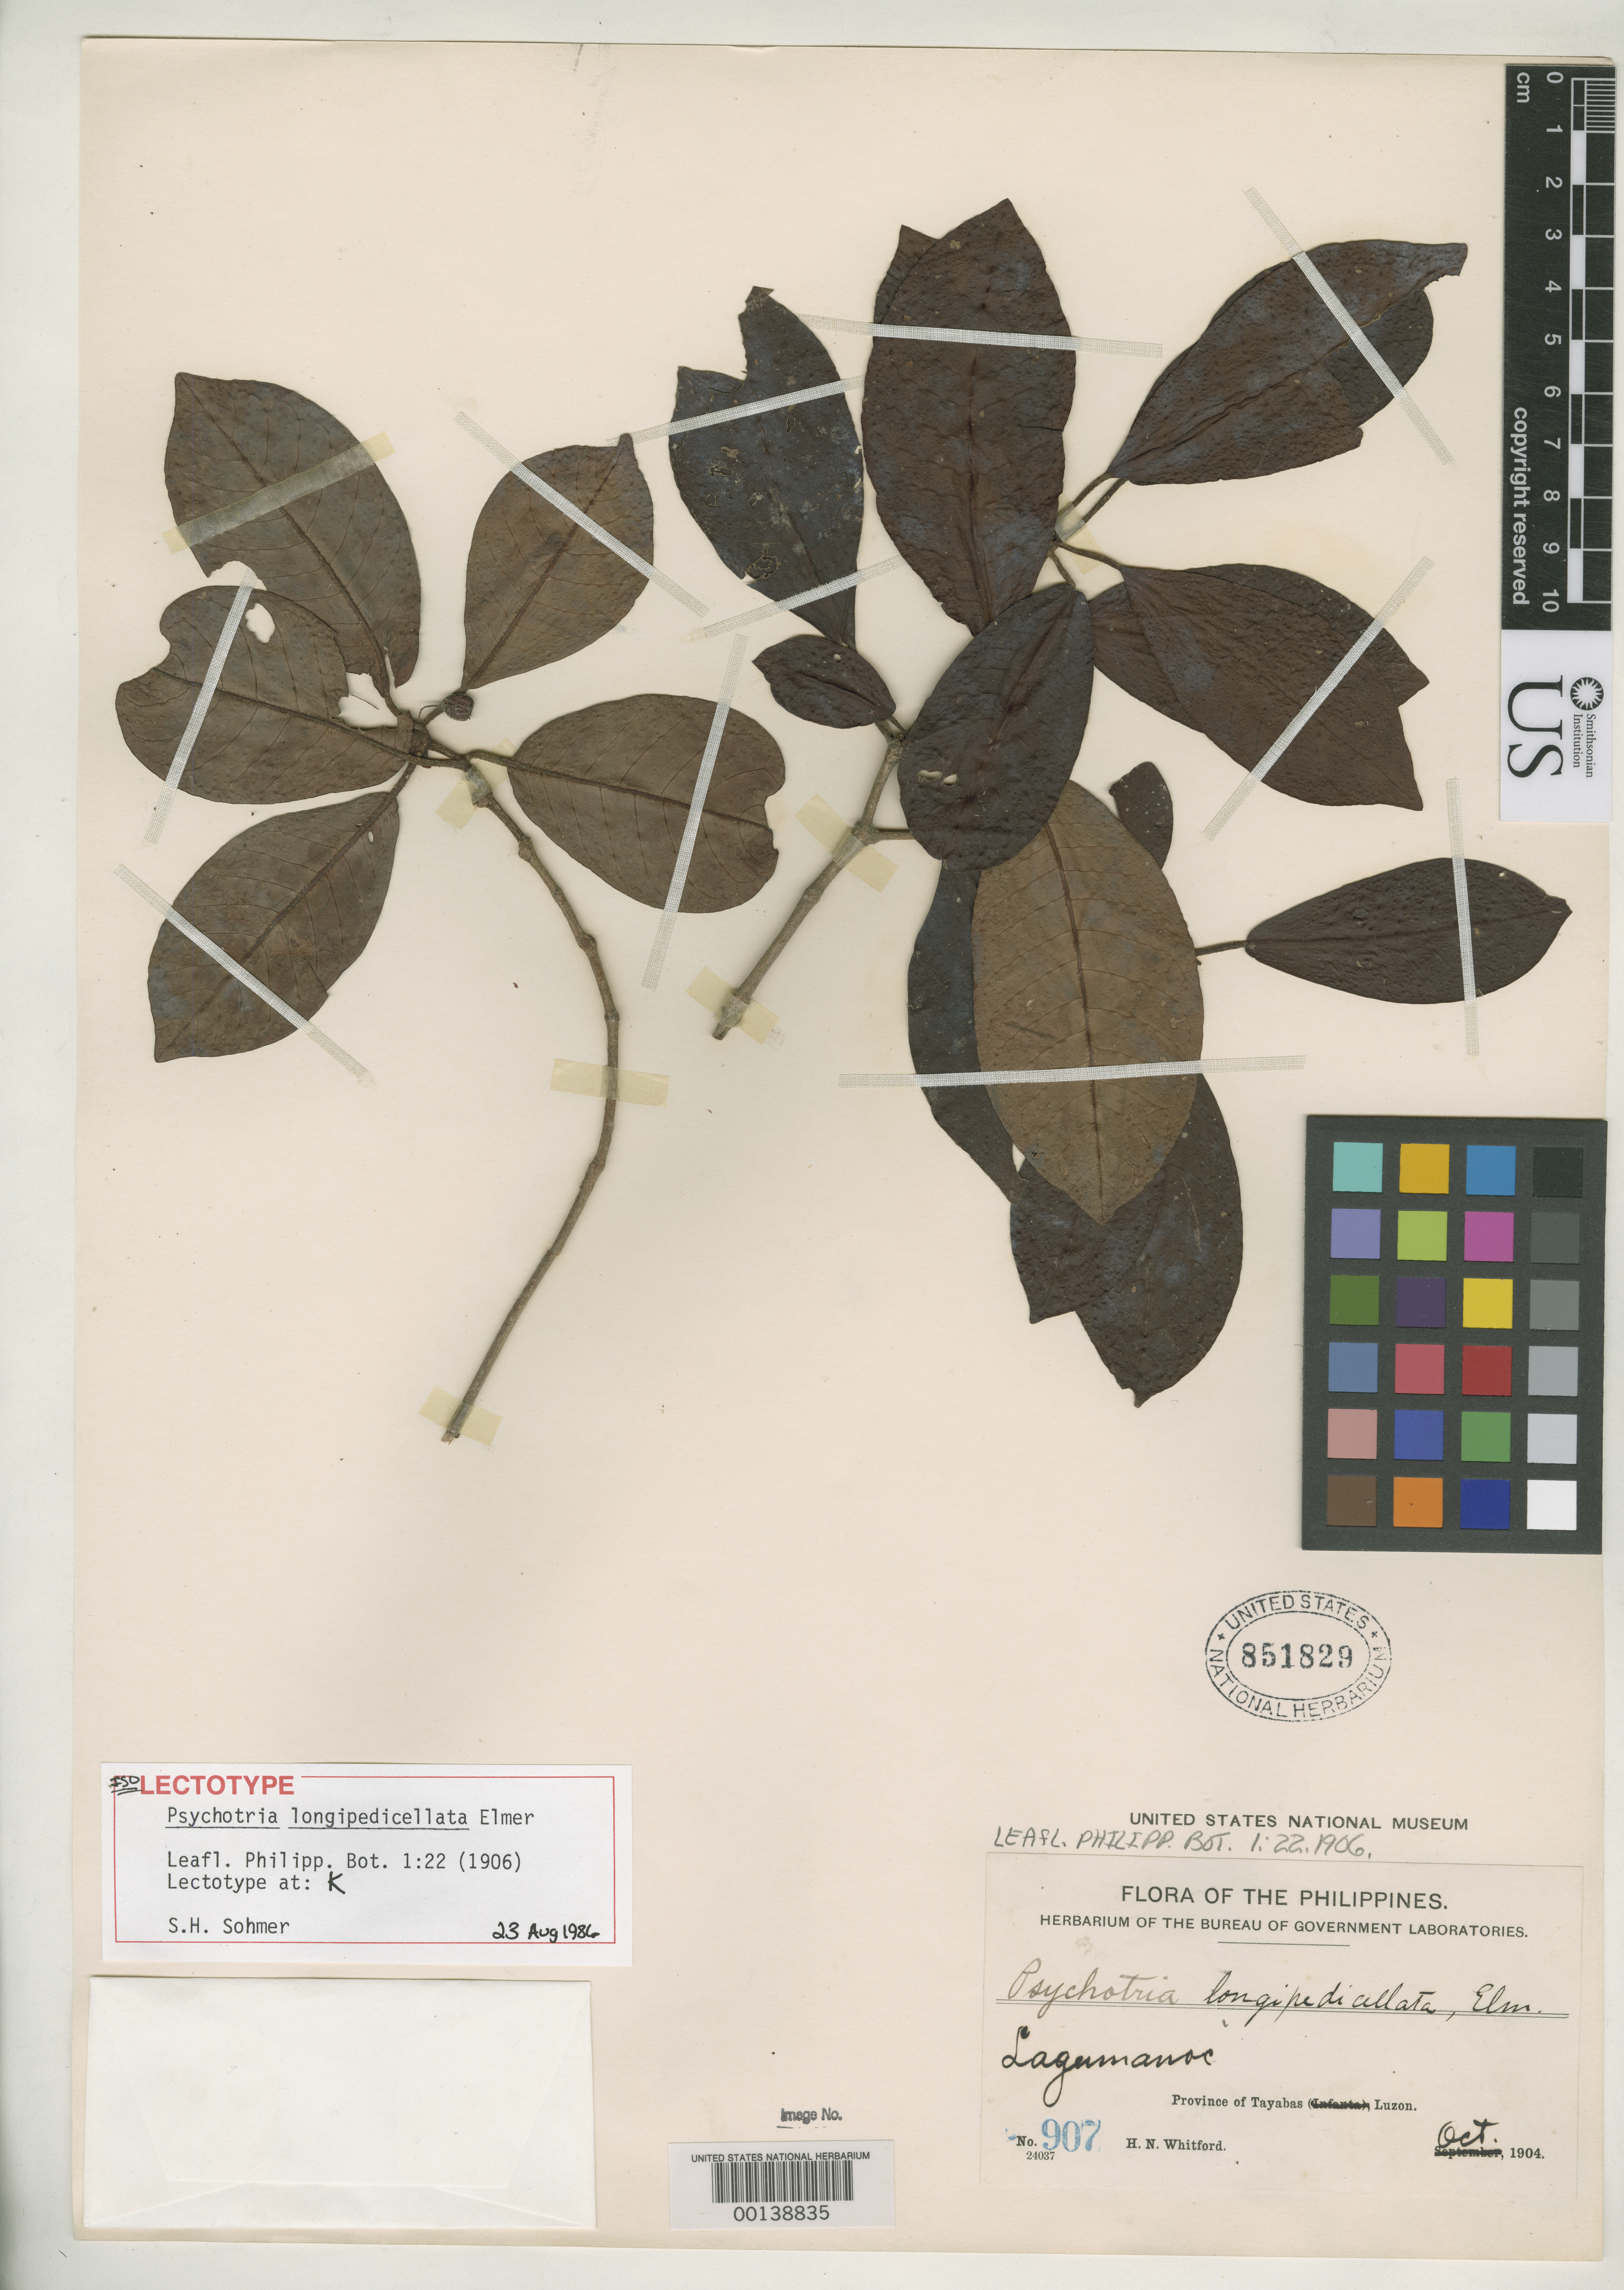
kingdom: Plantae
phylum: Tracheophyta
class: Magnoliopsida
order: Gentianales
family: Rubiaceae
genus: Psychotria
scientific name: Psychotria longipedicellata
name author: Elmer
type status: Isosyntype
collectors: H. N. Whitford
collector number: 907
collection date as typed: Oct 1904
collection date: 1904-10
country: Philippines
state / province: Calabarzon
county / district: Quezon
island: Luzon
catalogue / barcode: US 851829